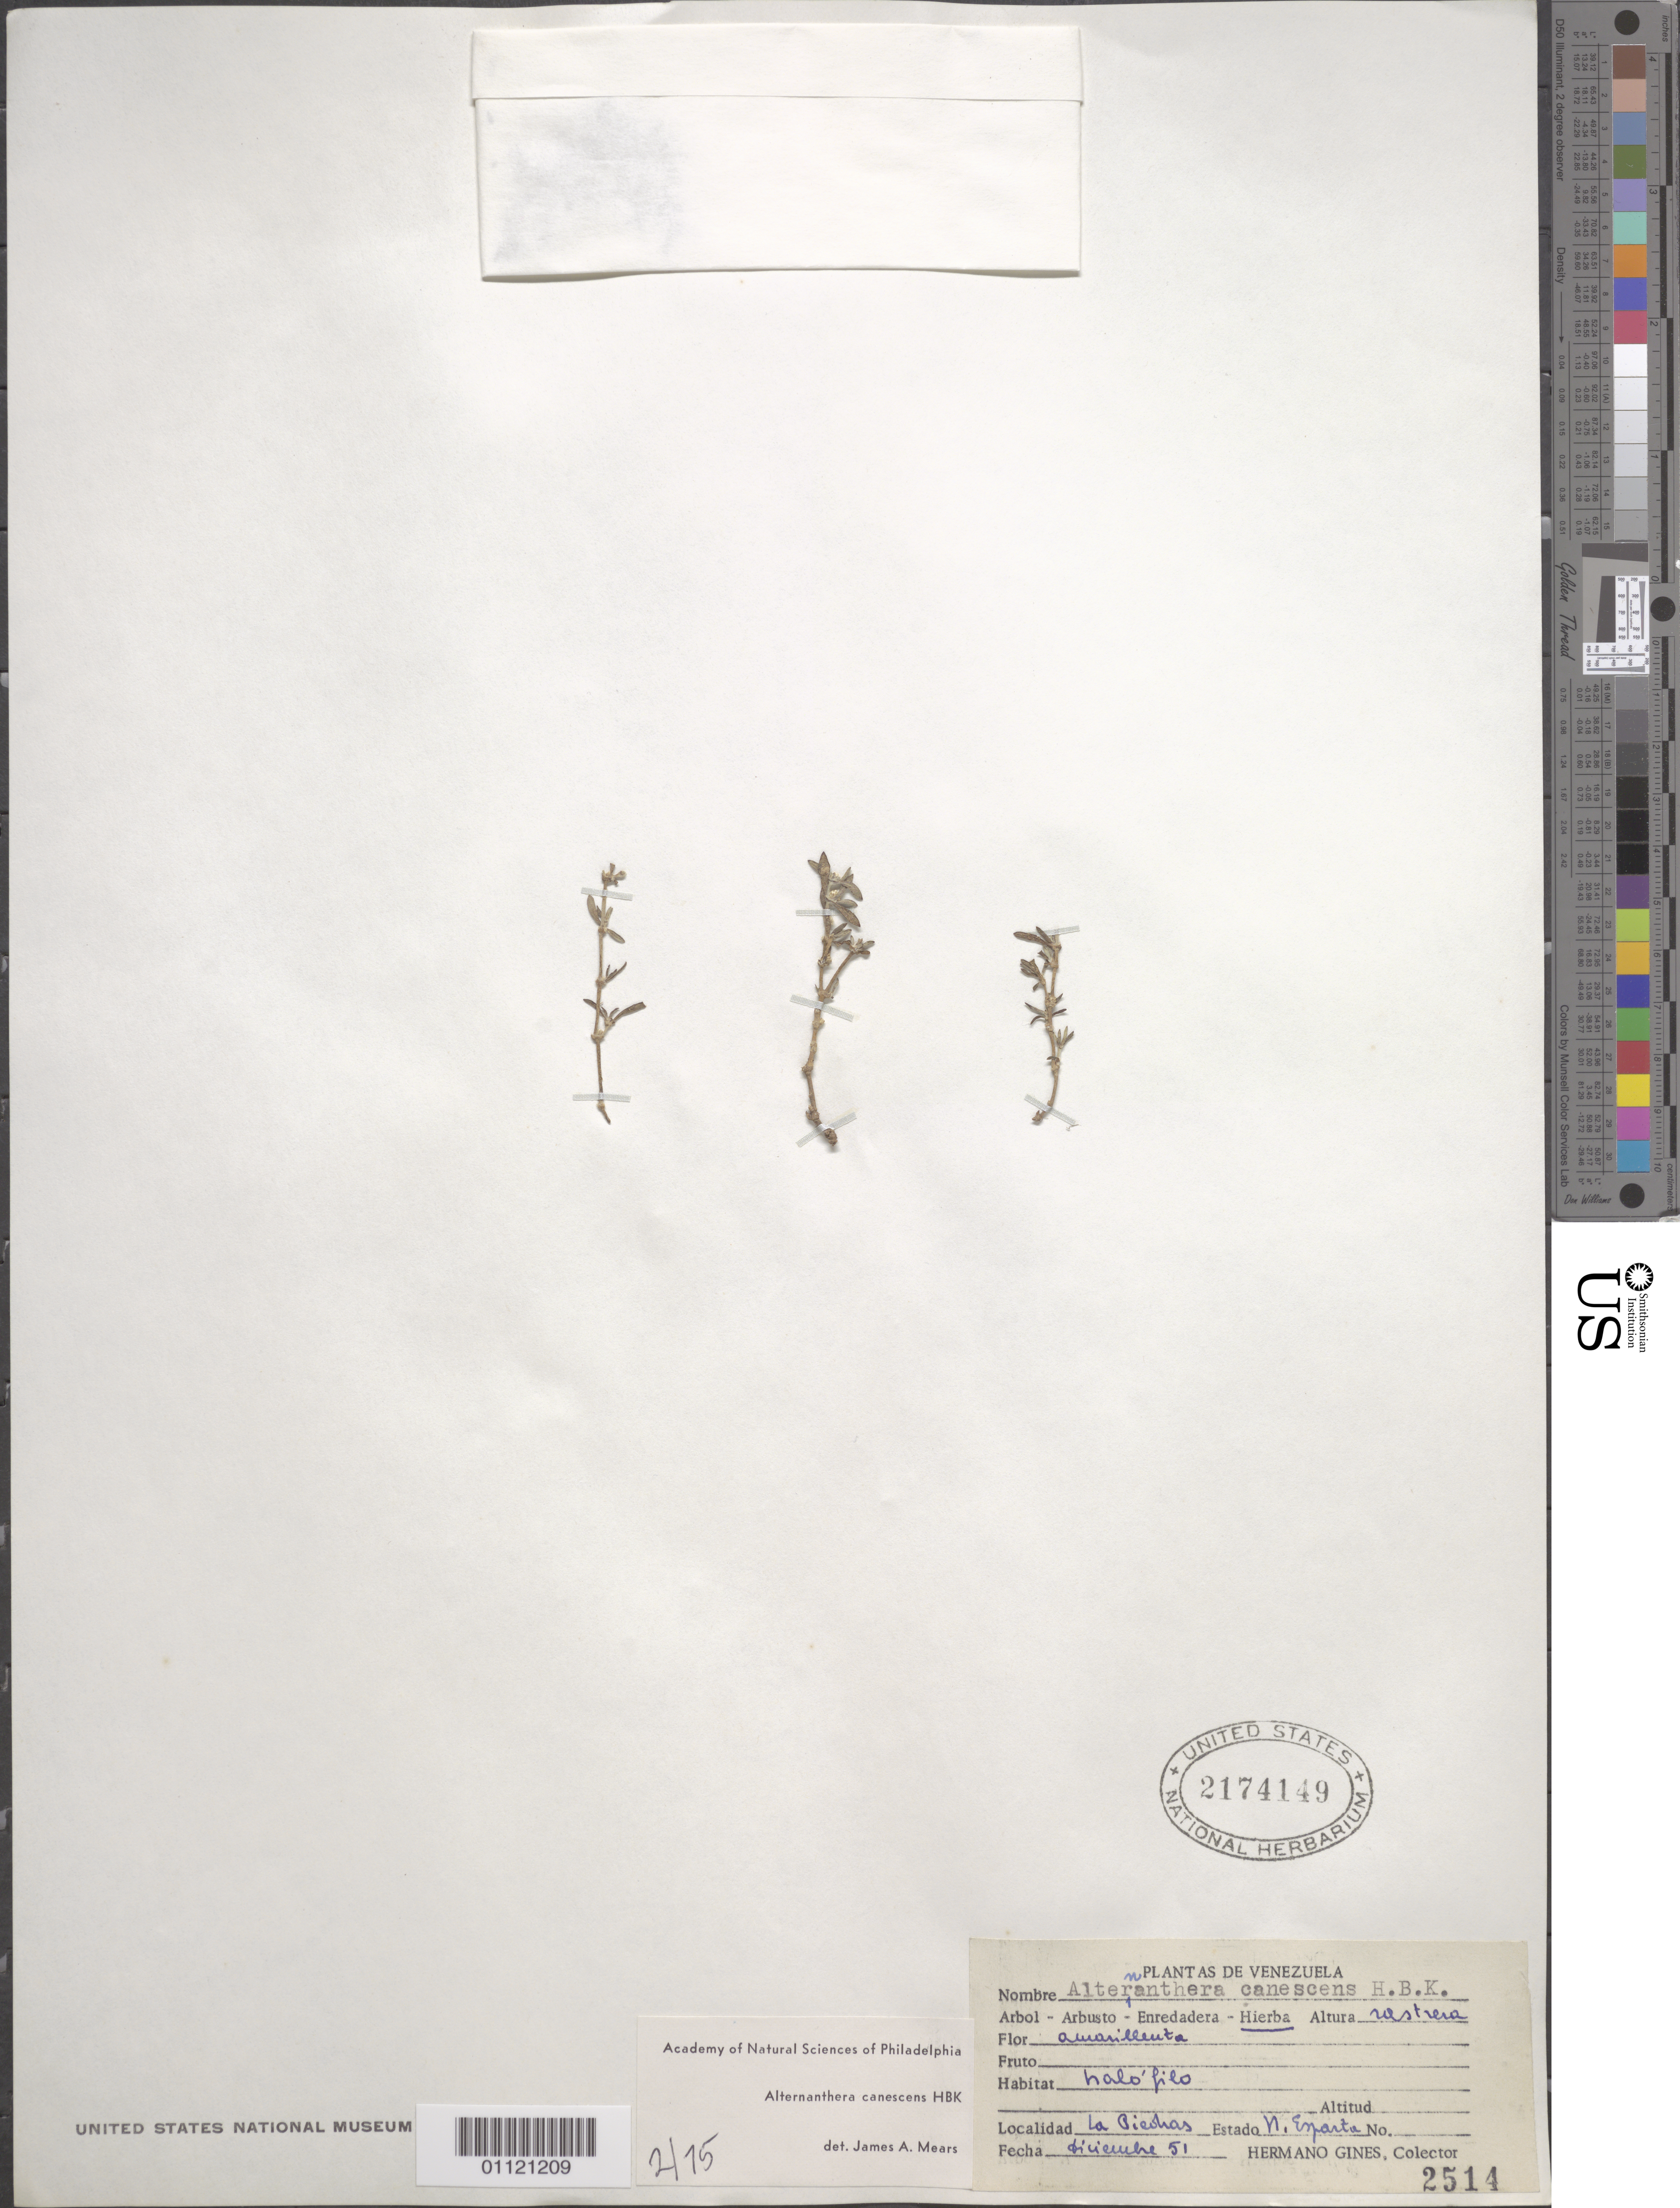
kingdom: Plantae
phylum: Tracheophyta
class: Magnoliopsida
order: Caryophyllales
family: Amaranthaceae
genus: Alternanthera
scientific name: Alternanthera canescens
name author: Kunth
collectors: Bro. Gines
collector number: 2514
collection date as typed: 01 Dec 1951 to 31 Dec 1951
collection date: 1951-12-01/1951-12-31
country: Jamaica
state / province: Saint Mary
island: Cabarita Island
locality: La Piedras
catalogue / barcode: US 2174149